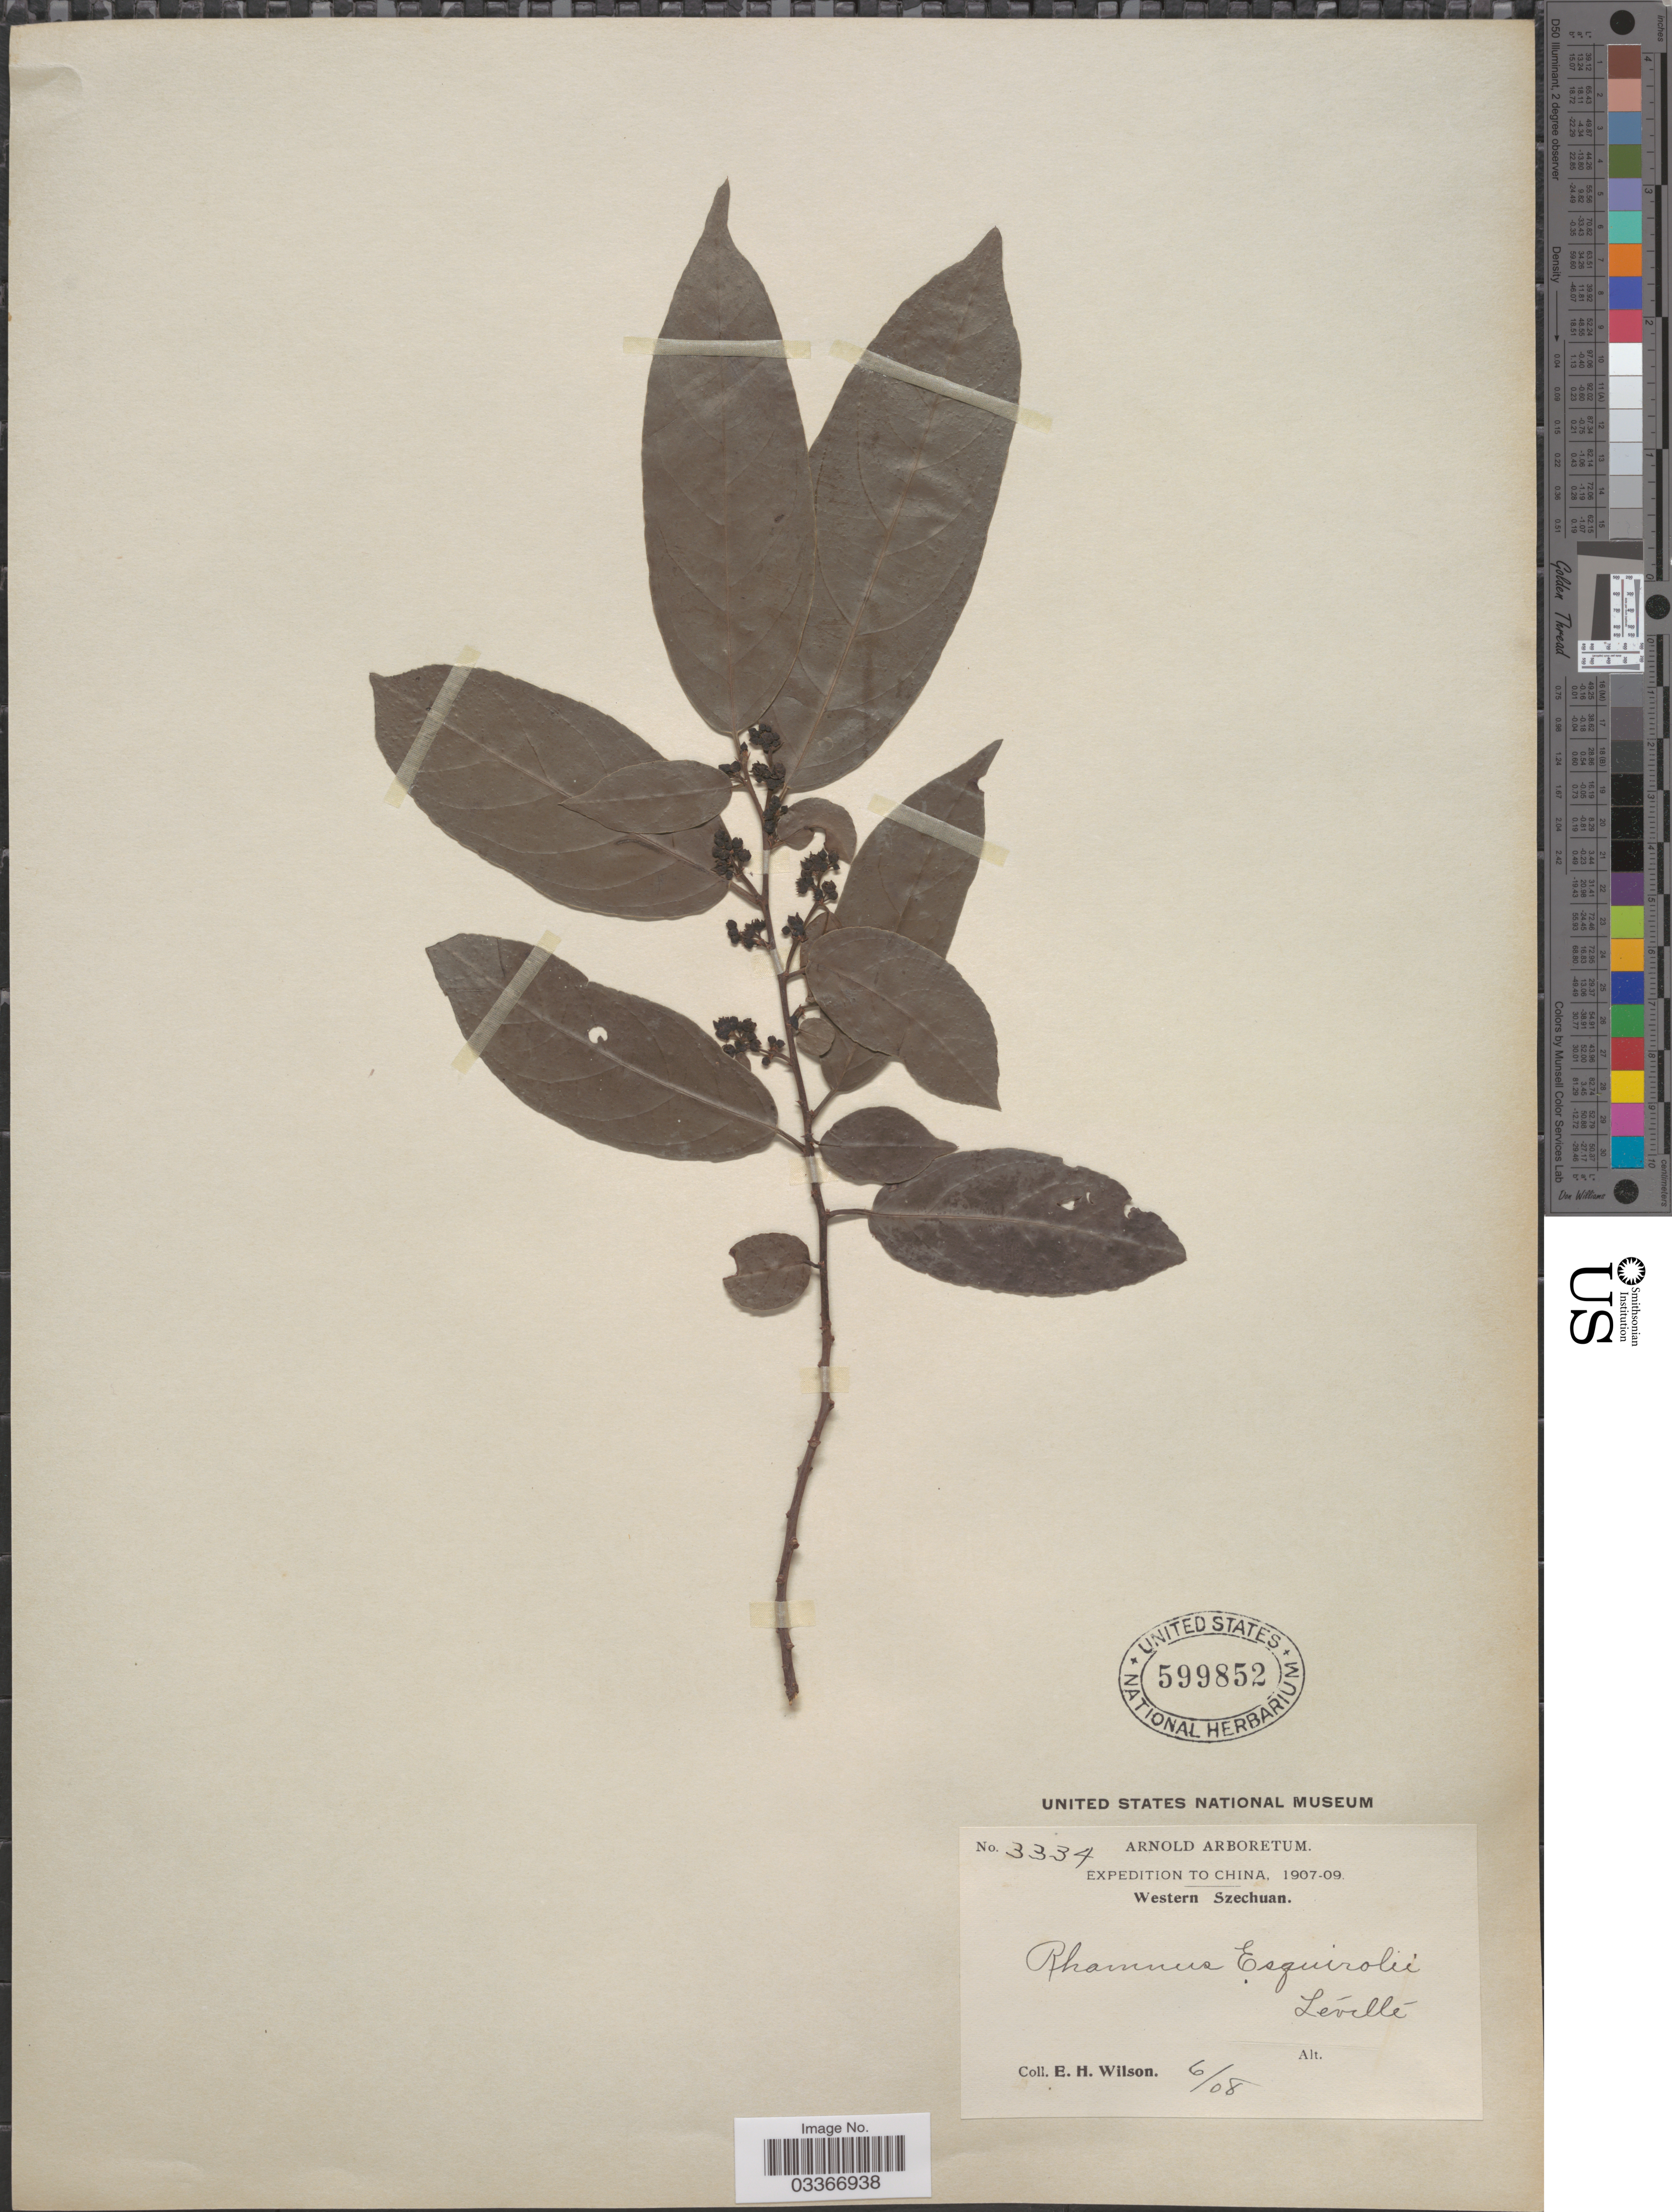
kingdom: Plantae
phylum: Tracheophyta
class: Magnoliopsida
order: Rosales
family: Rhamnaceae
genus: Rhamnus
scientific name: Rhamnus esquirolii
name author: H. Lév.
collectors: E. Wilson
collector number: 3334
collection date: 1908-06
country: China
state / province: Sichuan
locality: Western Szechuan. Léville. [unsure placement]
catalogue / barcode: US 599852